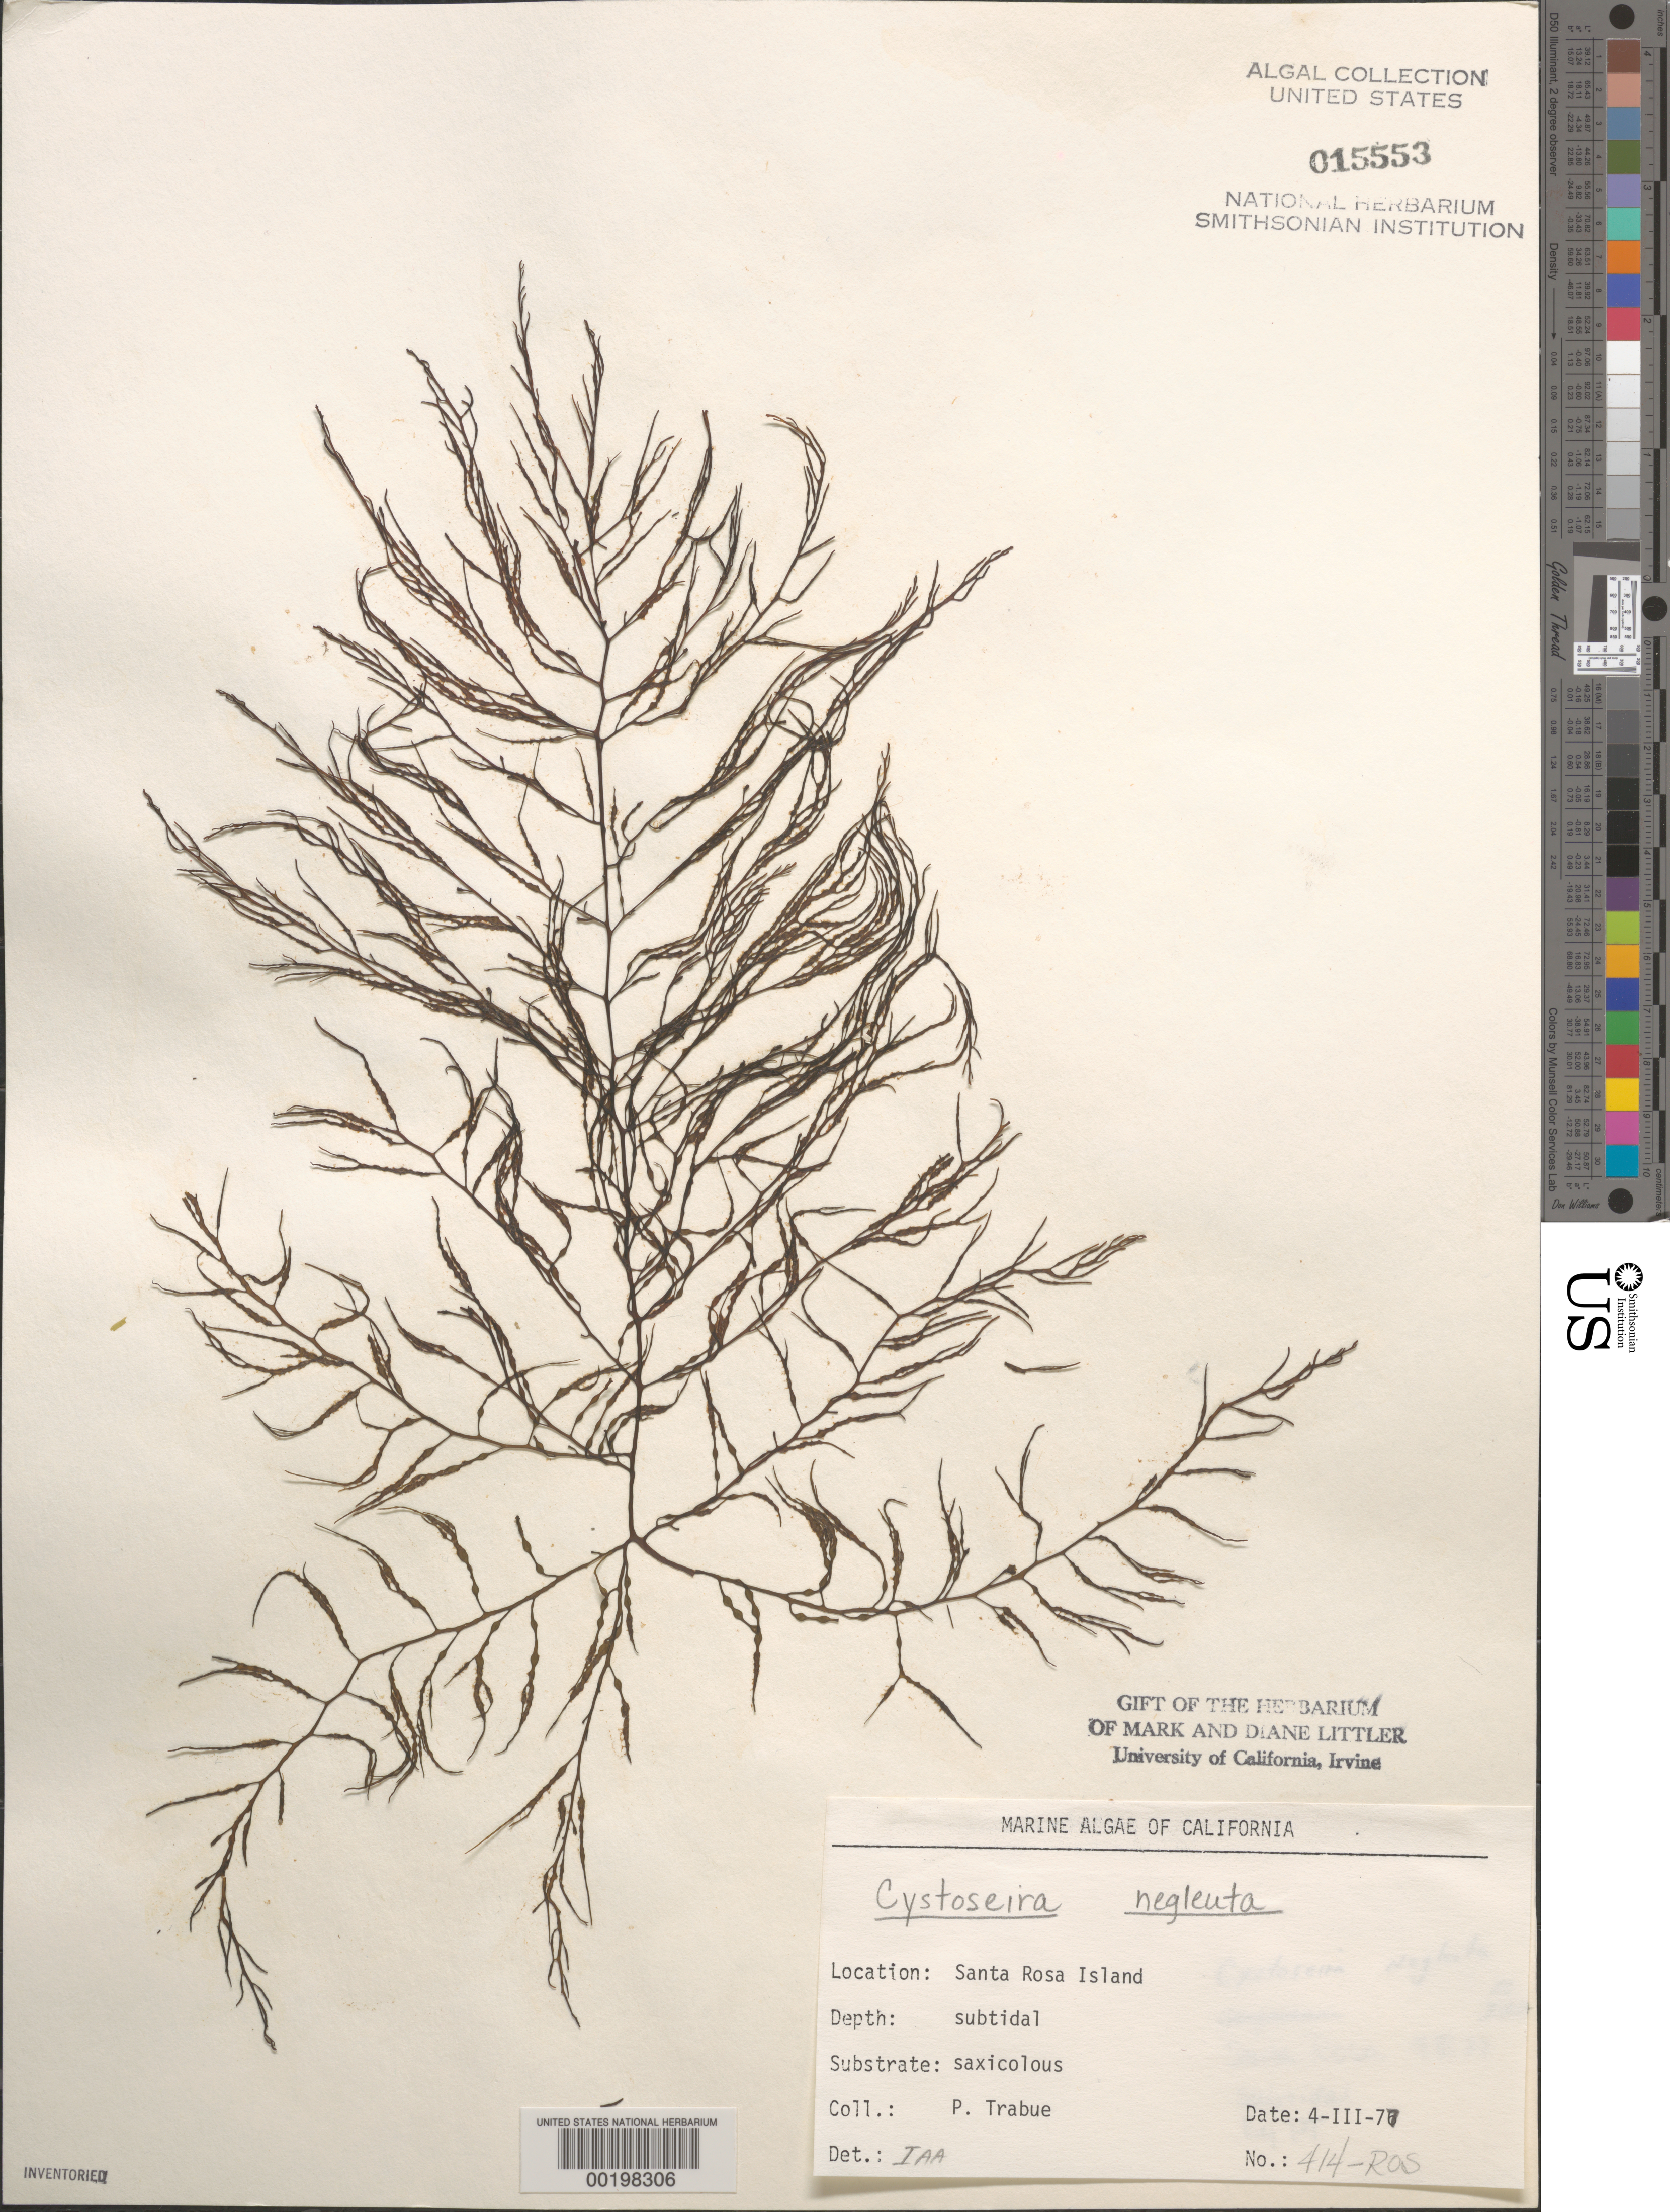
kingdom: Chromista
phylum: Ochrophyta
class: Phaeophyceae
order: Fucales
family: Sargassaceae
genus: Cystoseira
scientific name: Cystoseira neglecta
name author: Setch. & N.L. Gardner in N.L. Gardner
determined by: Abbott, Isabella A.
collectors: P. J. Trabue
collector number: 414-ros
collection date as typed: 04 Mar 1977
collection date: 1977-03-04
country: United States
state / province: California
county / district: Santa Barbara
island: Santa Rosa Island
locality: Johnson's Lee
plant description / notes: BLM-SOCALBIGHT Rocky Intertidal Survey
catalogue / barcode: US 15553